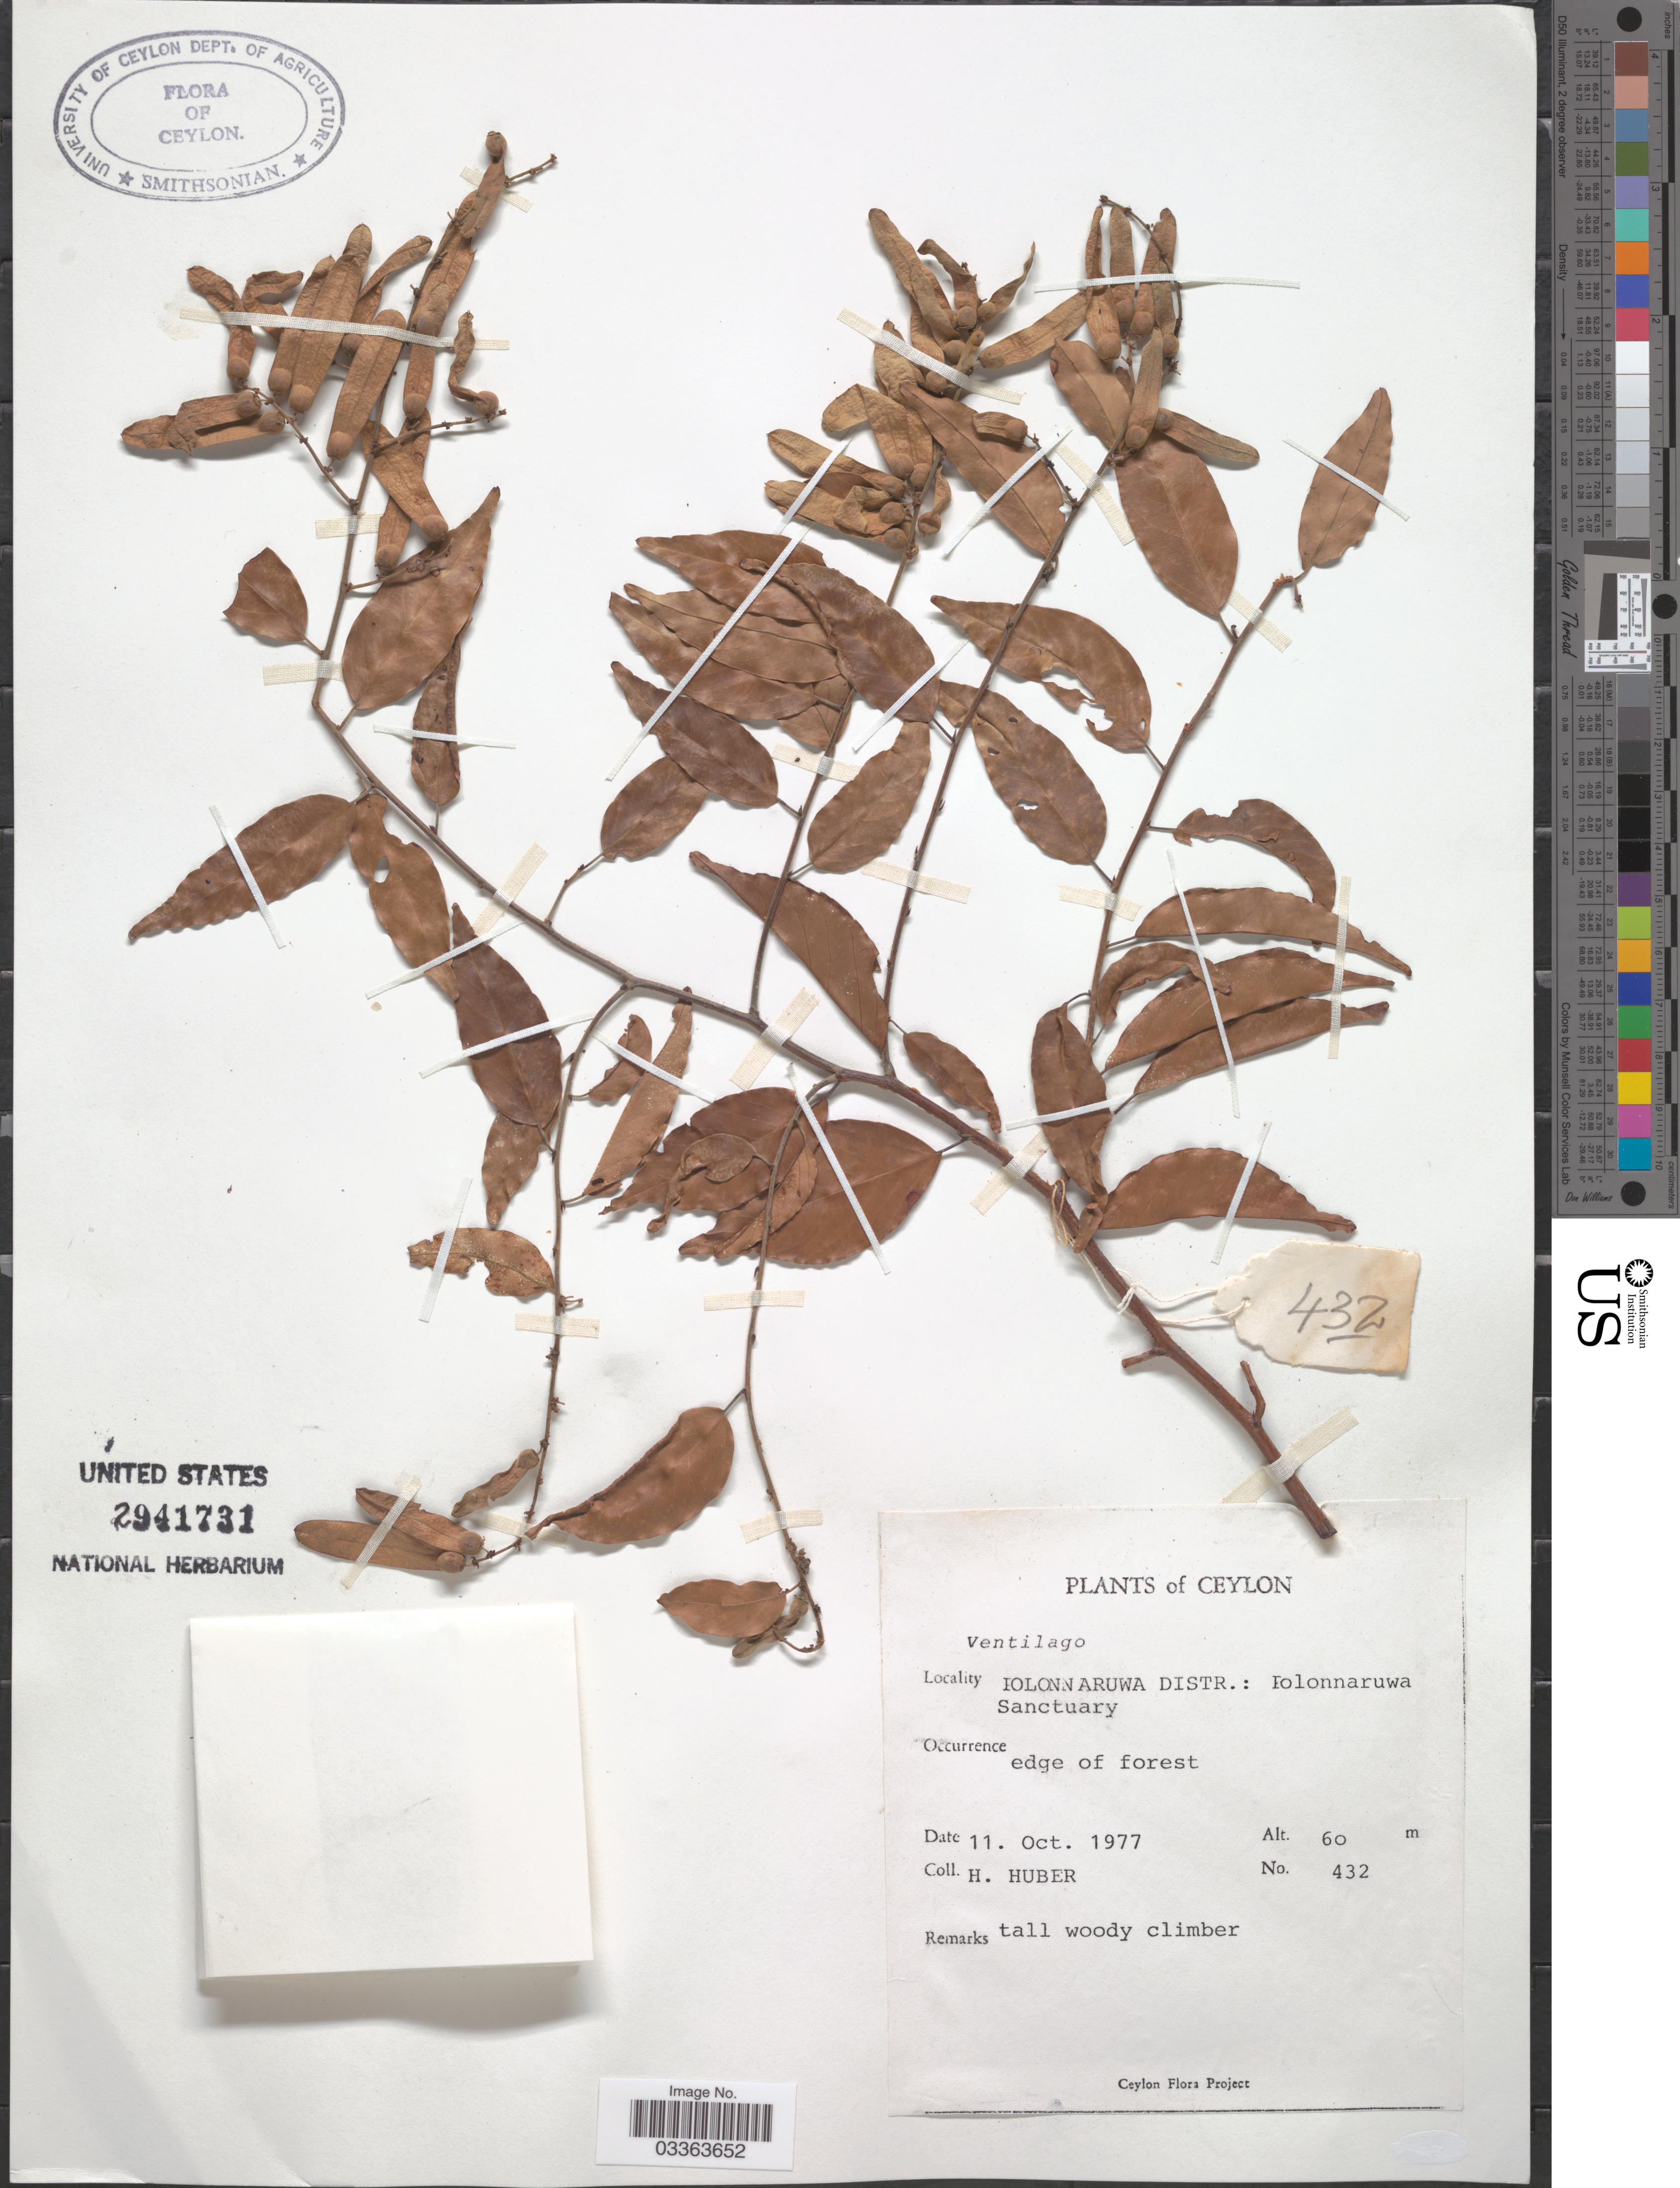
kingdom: Plantae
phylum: Tracheophyta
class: Magnoliopsida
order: Rosales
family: Rhamnaceae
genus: Ventilago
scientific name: Ventilago sp.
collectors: H. Huber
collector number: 432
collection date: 1977-10-11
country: Sri Lanka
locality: Ceylon. Polonnaruwa Distr.: Polonnaruwa Sanctuary.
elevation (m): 60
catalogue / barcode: US 2941731